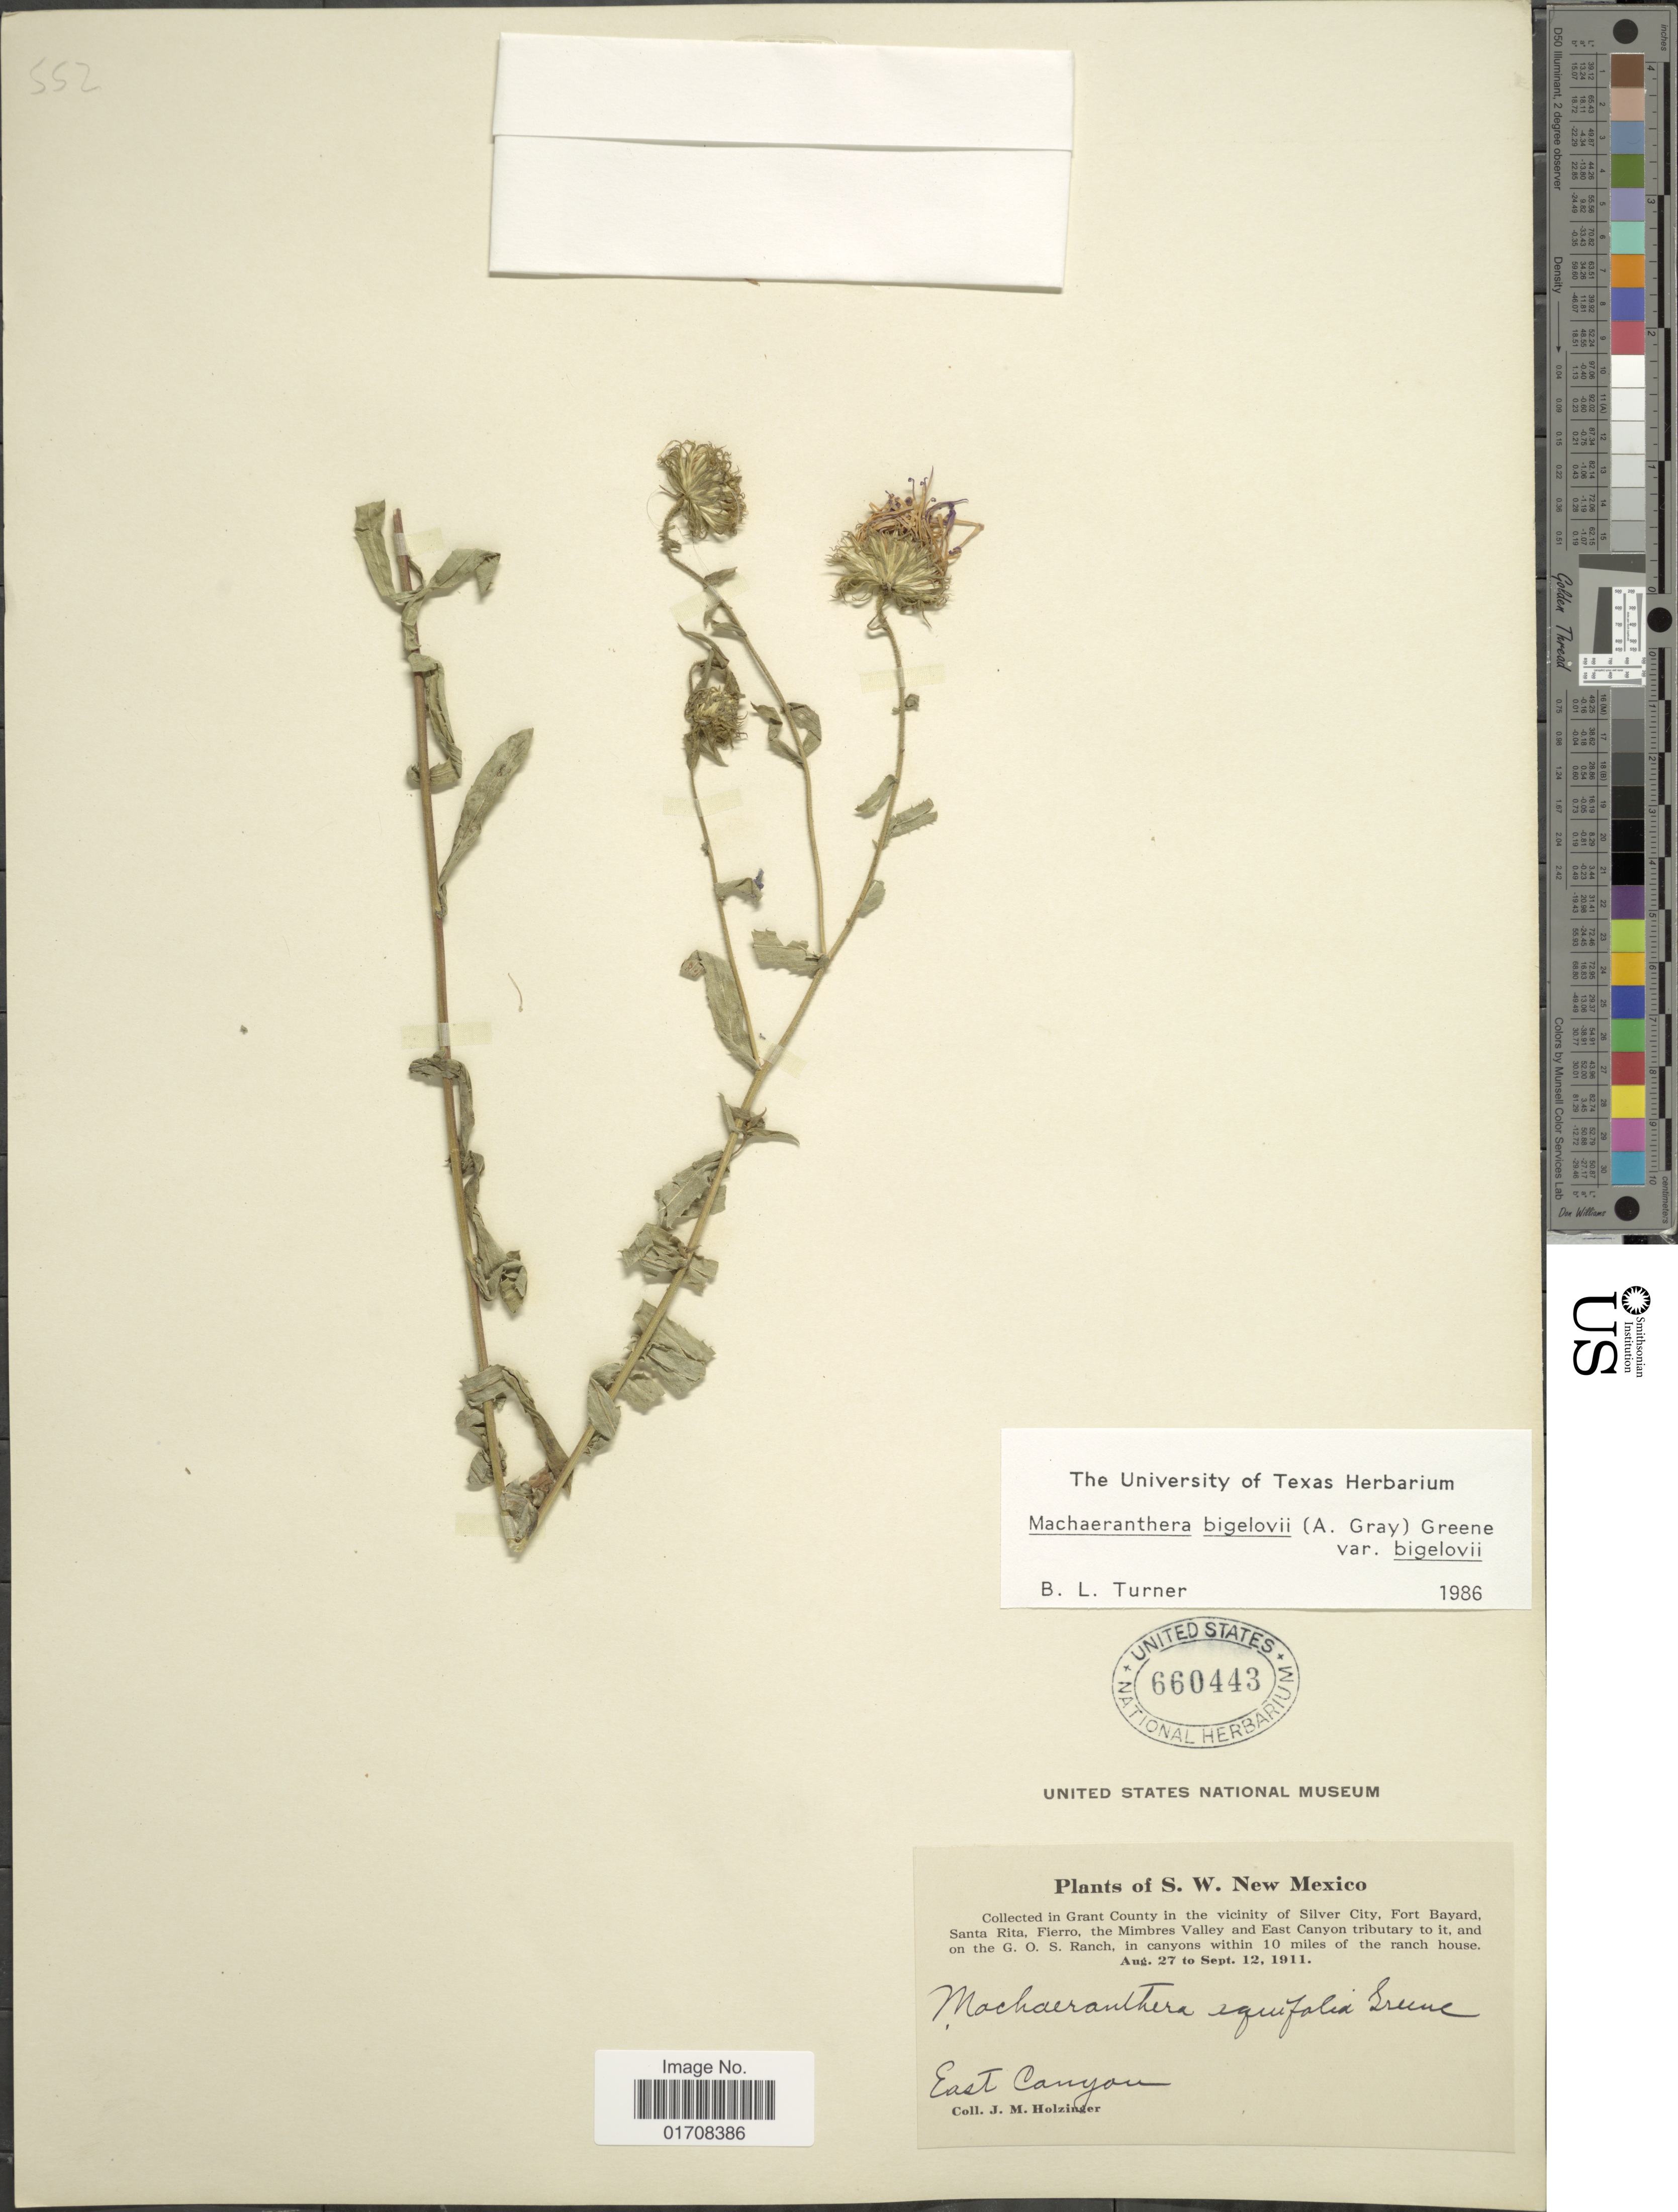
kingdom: Plantae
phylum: Tracheophyta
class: Magnoliopsida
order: Asterales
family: Asteraceae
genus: Machaeranthera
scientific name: Machaeranthera bigelovii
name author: (A. Gray) Greene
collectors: J. M. Holzinger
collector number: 552?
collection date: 1911-08-27/1911-09-12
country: United States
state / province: New Mexico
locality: S. W. New Mexico, Grant County in the vicinity of Silver City, Fort Bayard, Santa Rita, Fierro, the Mimbres Valley and East Canyon, and on the G. O. S. Ranch, East Canyon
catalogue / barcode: US 660443